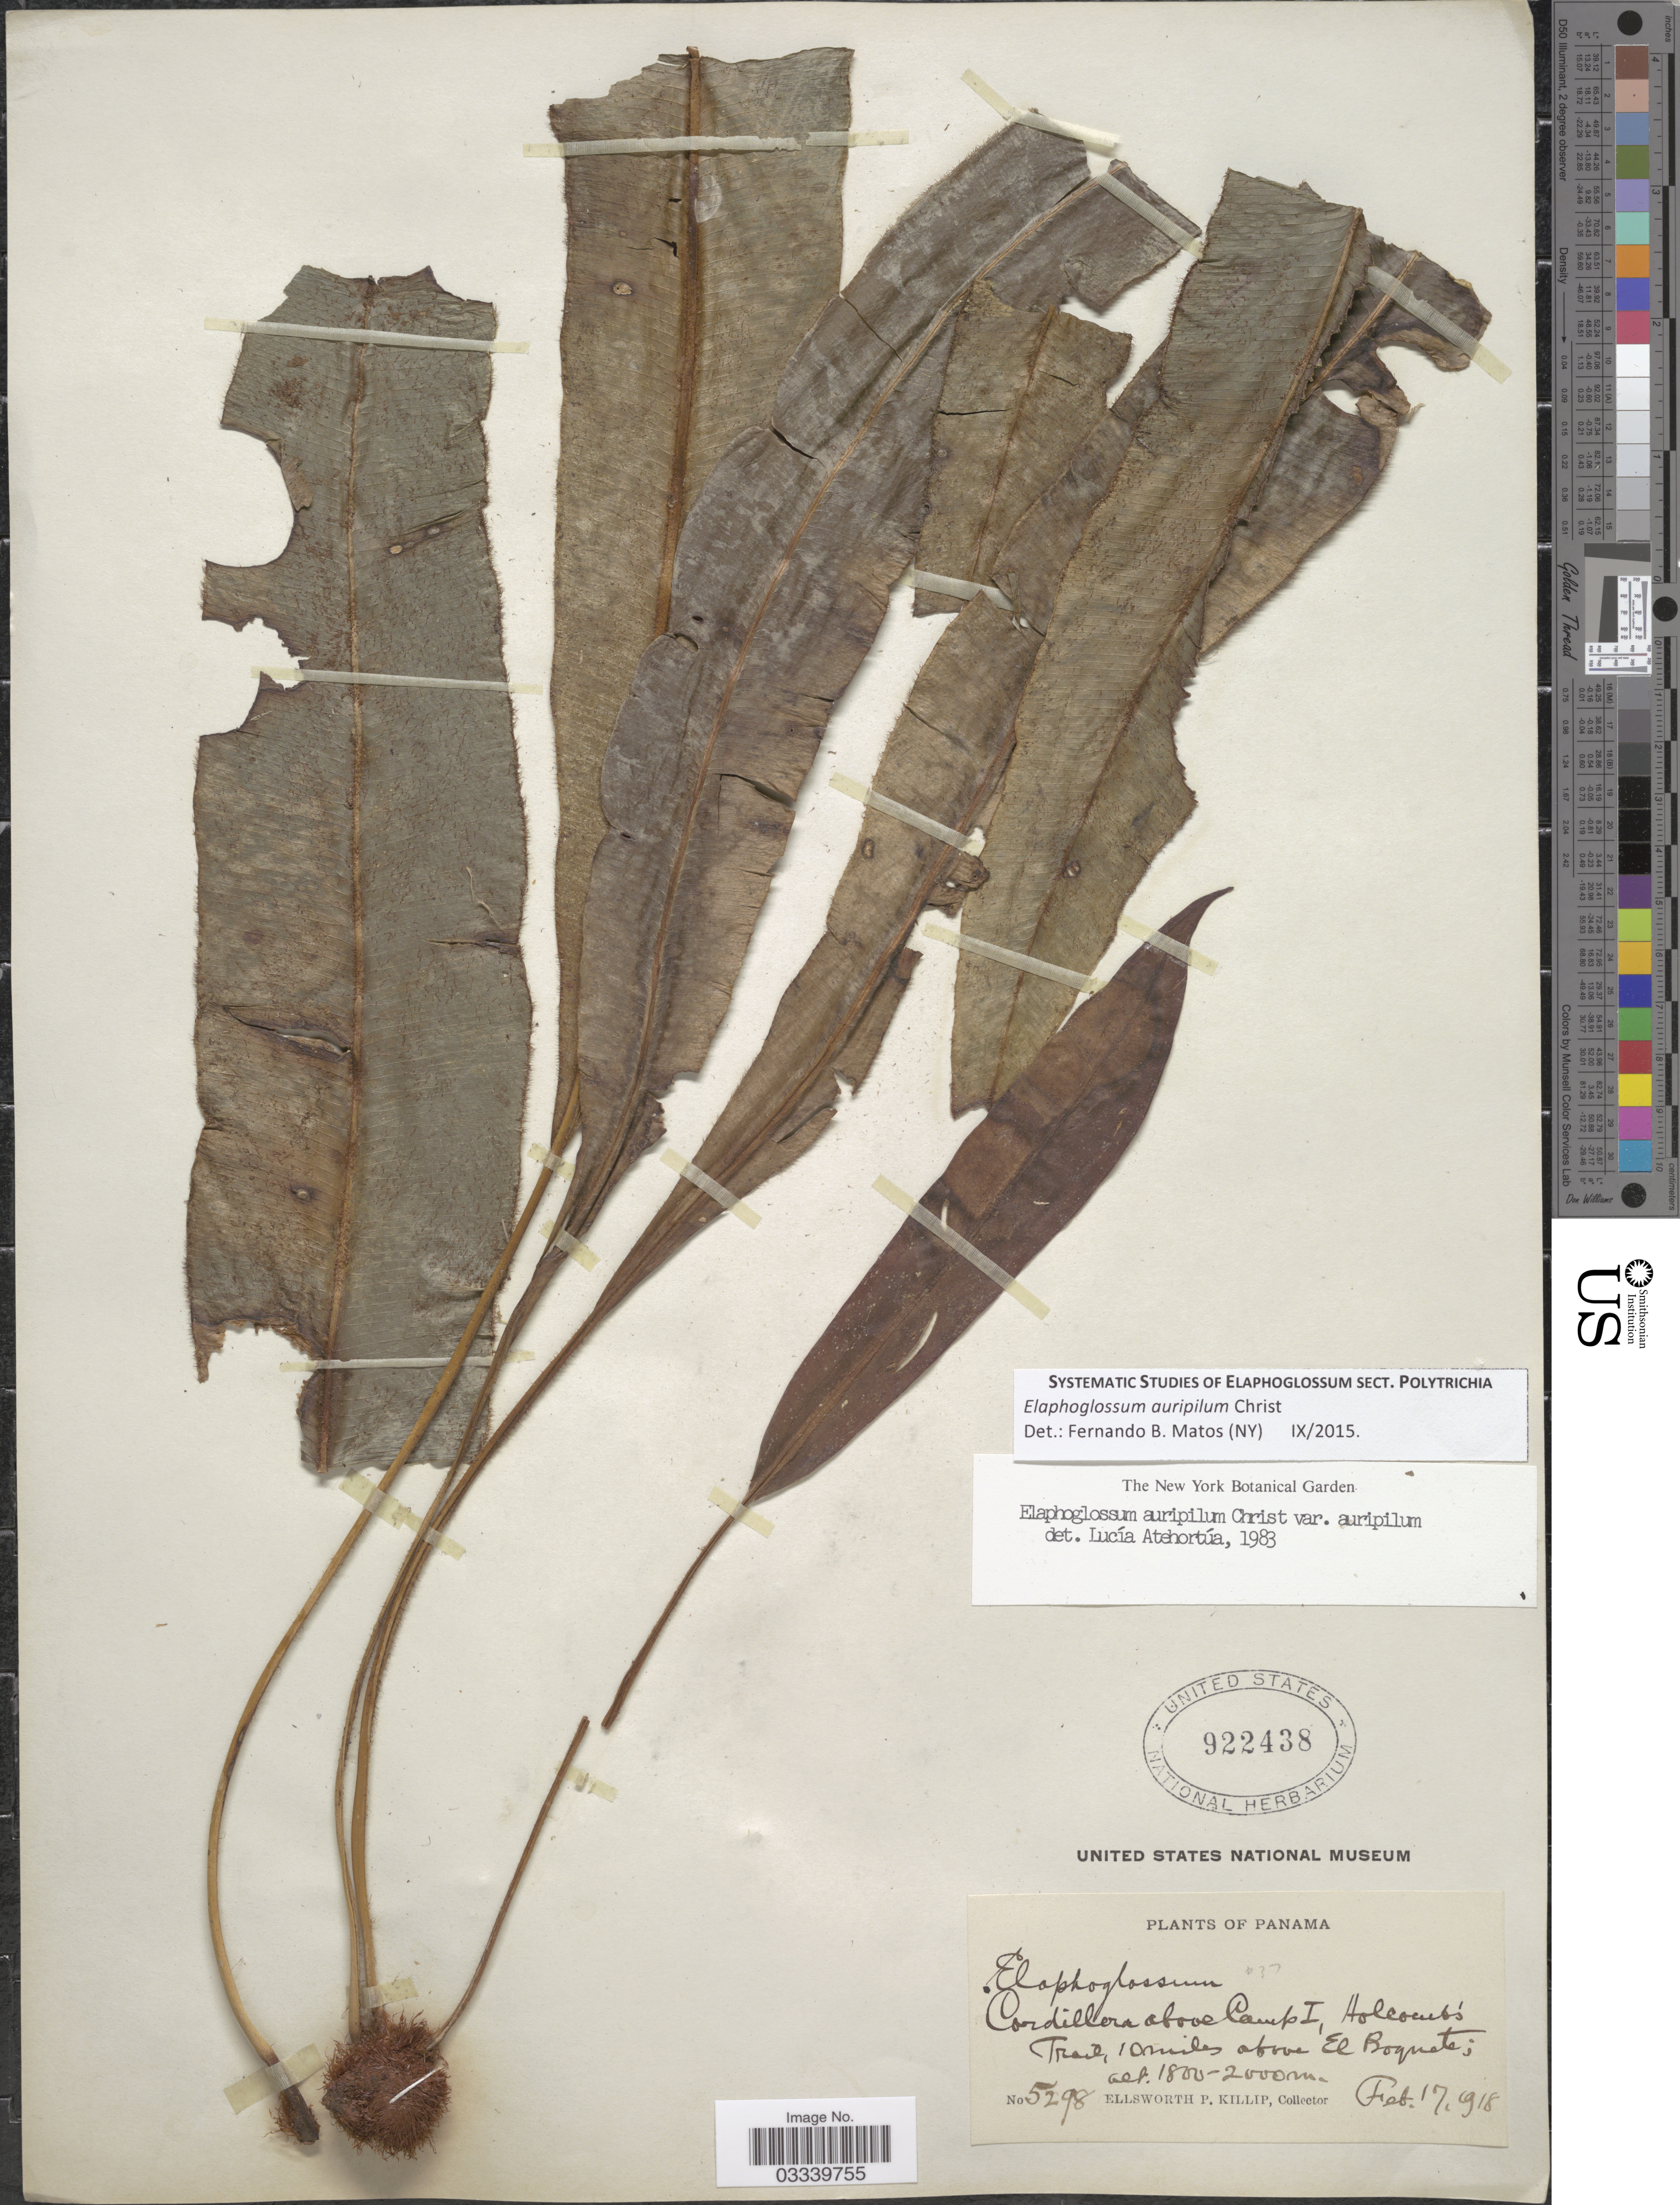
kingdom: Plantae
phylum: Tracheophyta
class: Polypodiopsida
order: Polypodiales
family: Dryopteridaceae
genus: Elaphoglossum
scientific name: Elaphoglossum auripilum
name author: Christ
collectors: E. P. Killip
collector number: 5298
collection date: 1918-02-17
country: Panama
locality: Cordillera above Camp I, Holcomb's Trail, 10 miles above El Boquete.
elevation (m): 1800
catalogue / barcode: US 922438